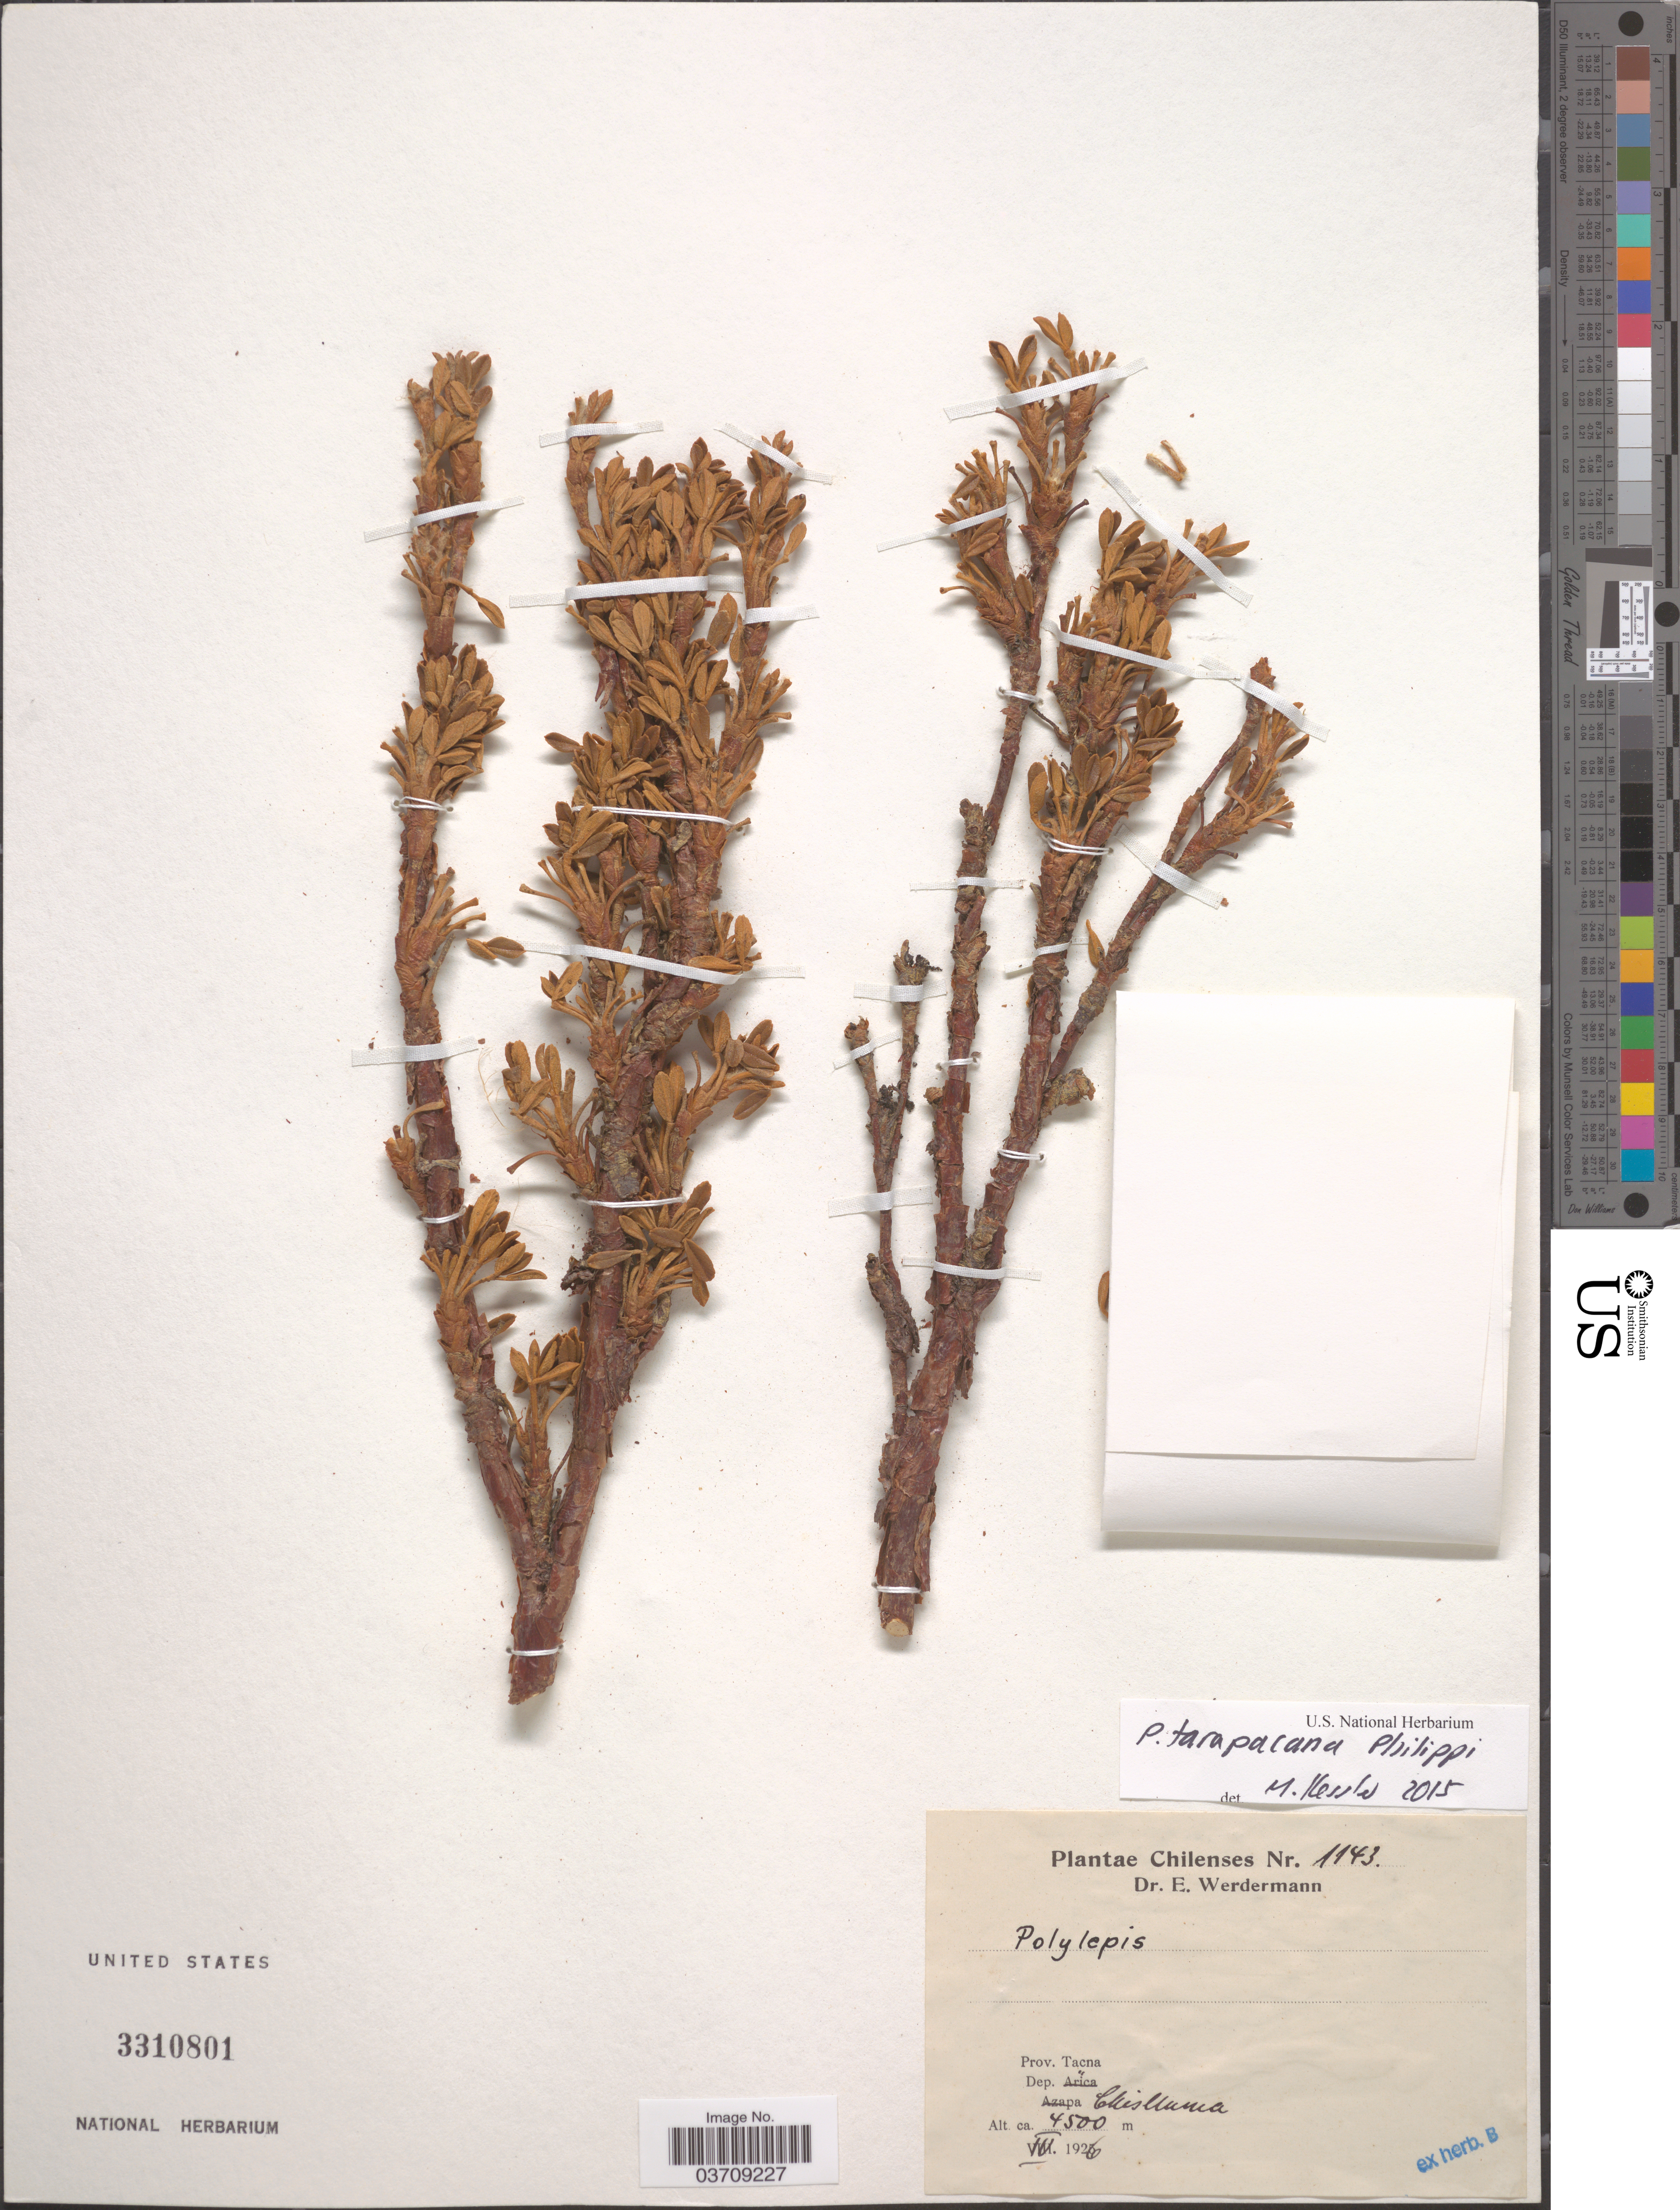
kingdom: Plantae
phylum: Tracheophyta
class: Magnoliopsida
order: Rosales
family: Rosaceae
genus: Polylepis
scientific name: Polylepis tarapacana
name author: Phil.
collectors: E. Werdermann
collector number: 1143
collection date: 1926-06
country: Chile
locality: Prov. Tacna. Dep. Chislluma.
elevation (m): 4500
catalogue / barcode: US 3310801